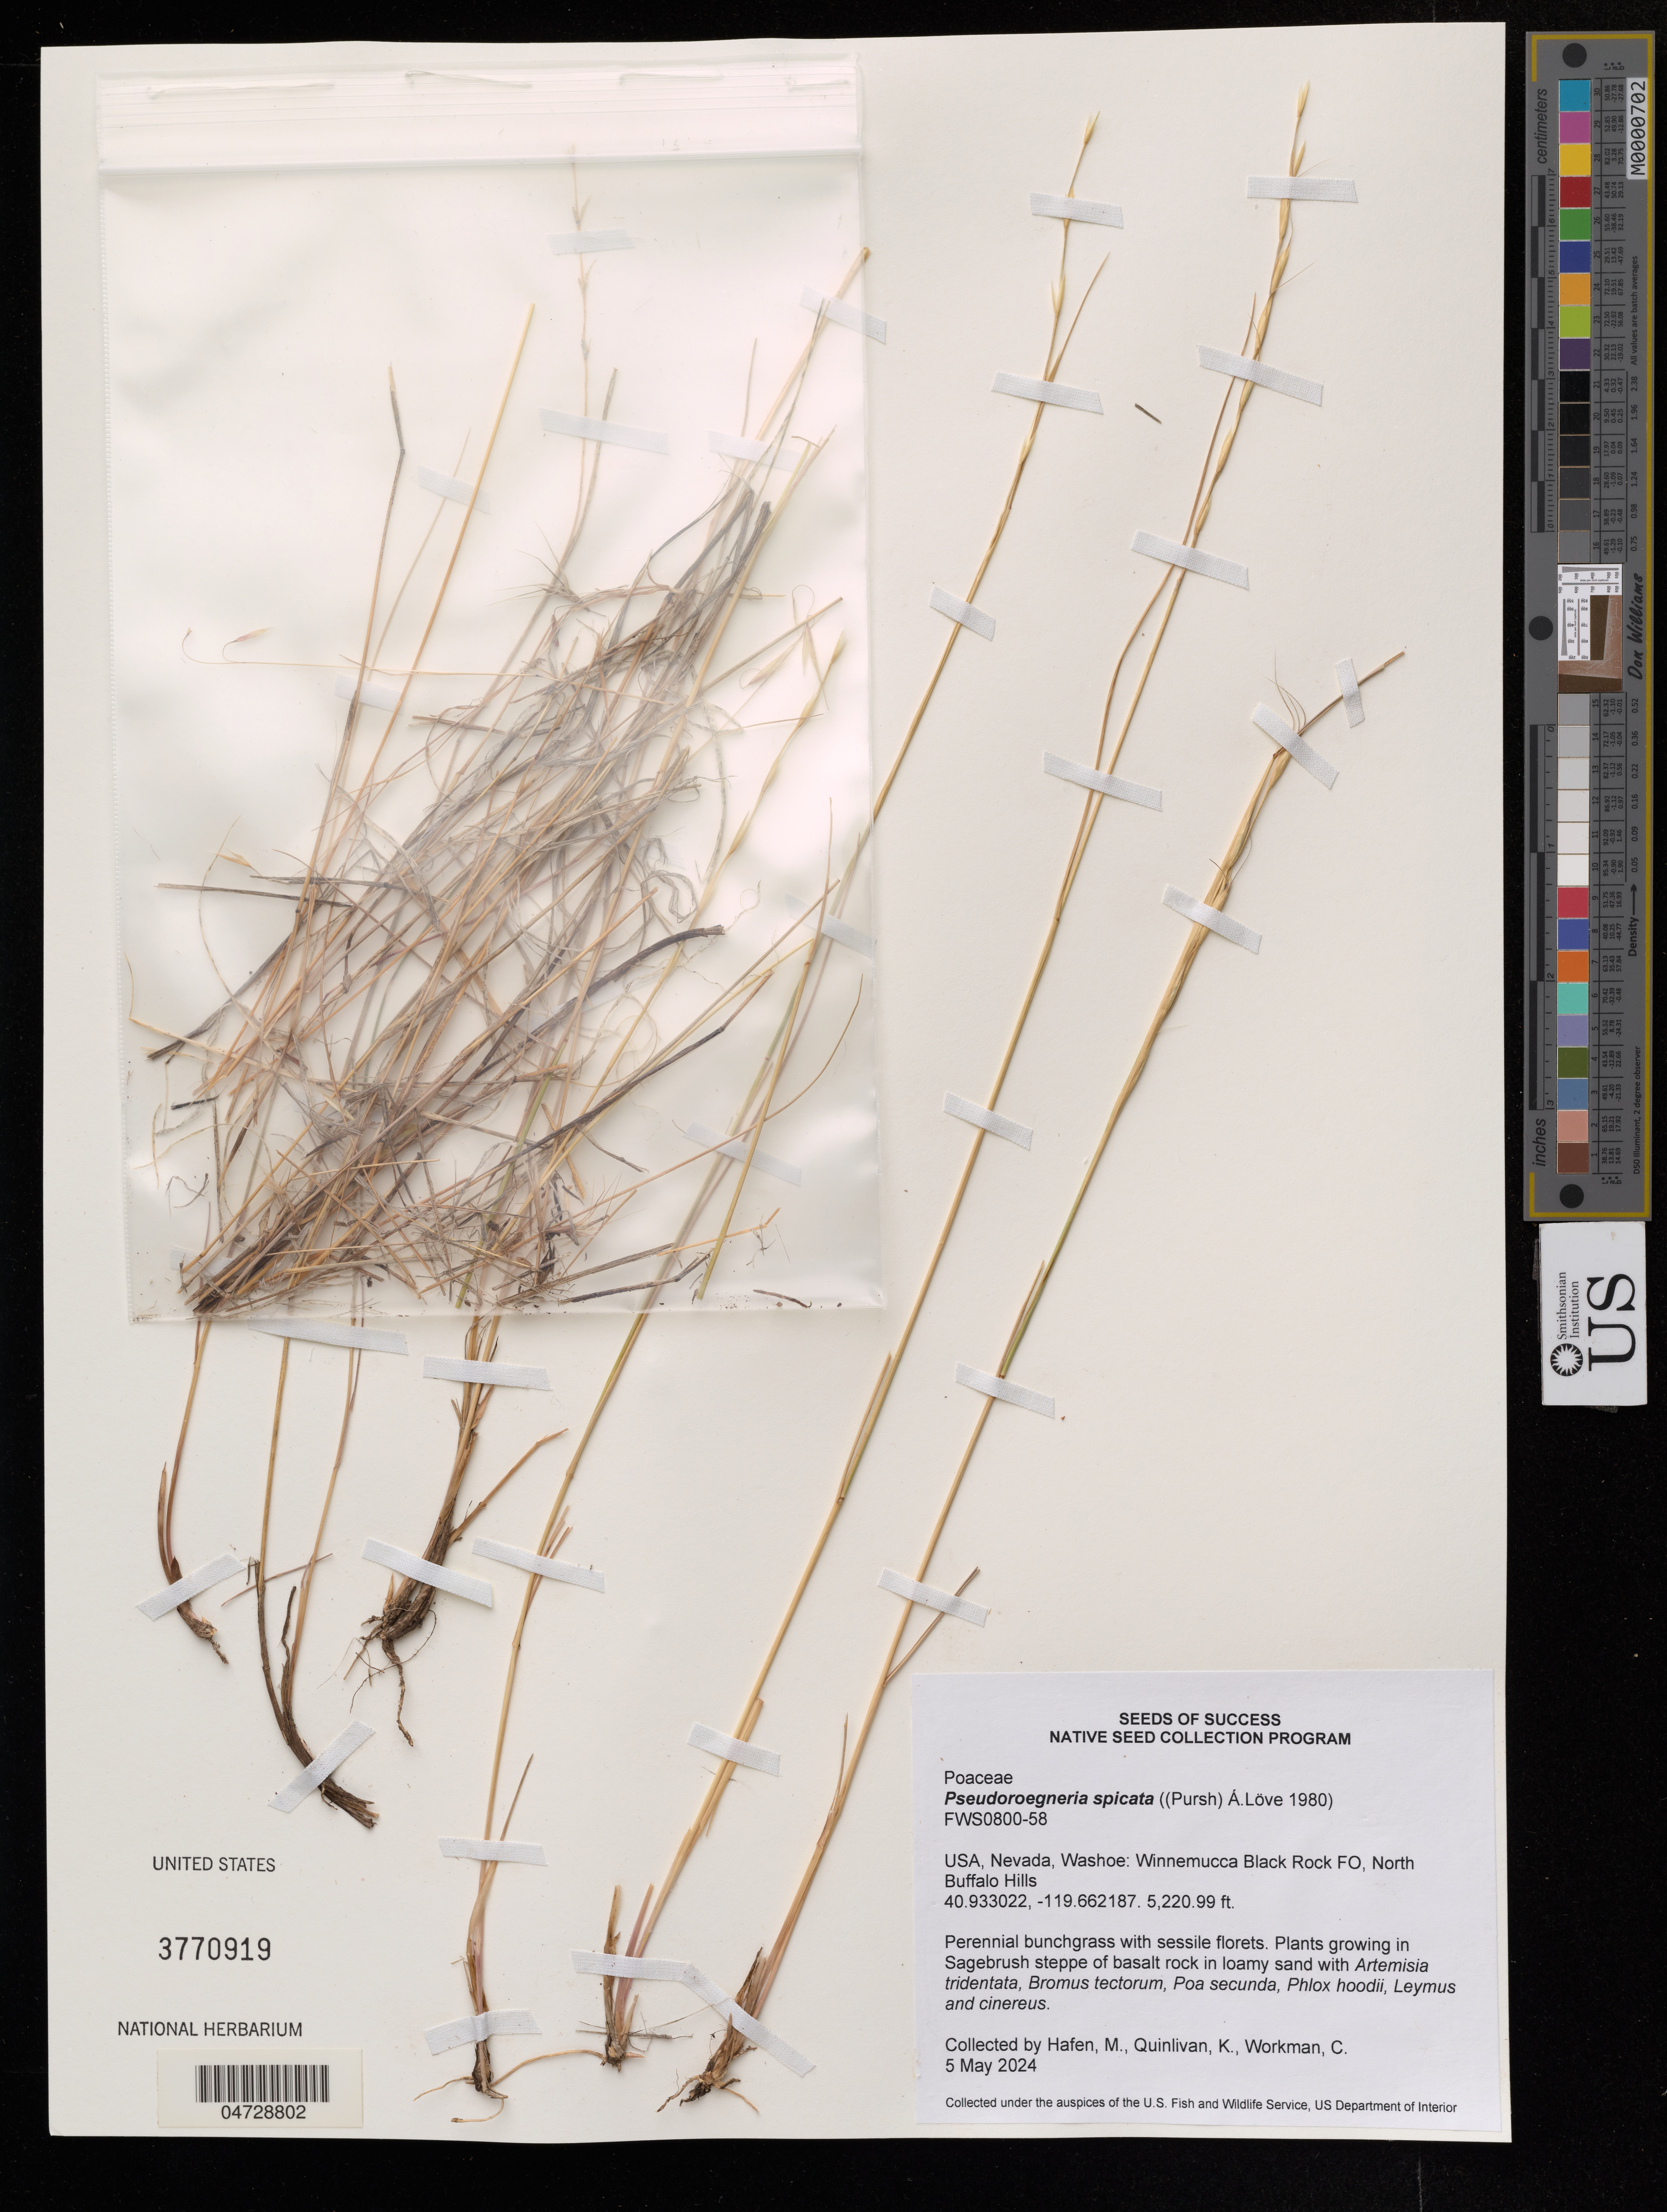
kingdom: Plantae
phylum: Tracheophyta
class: Liliopsida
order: Poales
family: Poaceae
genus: Pseudoroegneria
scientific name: Pseudoroegneria spicata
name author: (Pursh) Á. Löve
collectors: M. Hafen, K. Quinlivan & C. Workman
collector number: FWS0800-58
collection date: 2024-05-05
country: United States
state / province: Nevada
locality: Washoe: Winnemucca Black Rock FO, North Buffalo Hills.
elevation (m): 1591.36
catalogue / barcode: US 3770919